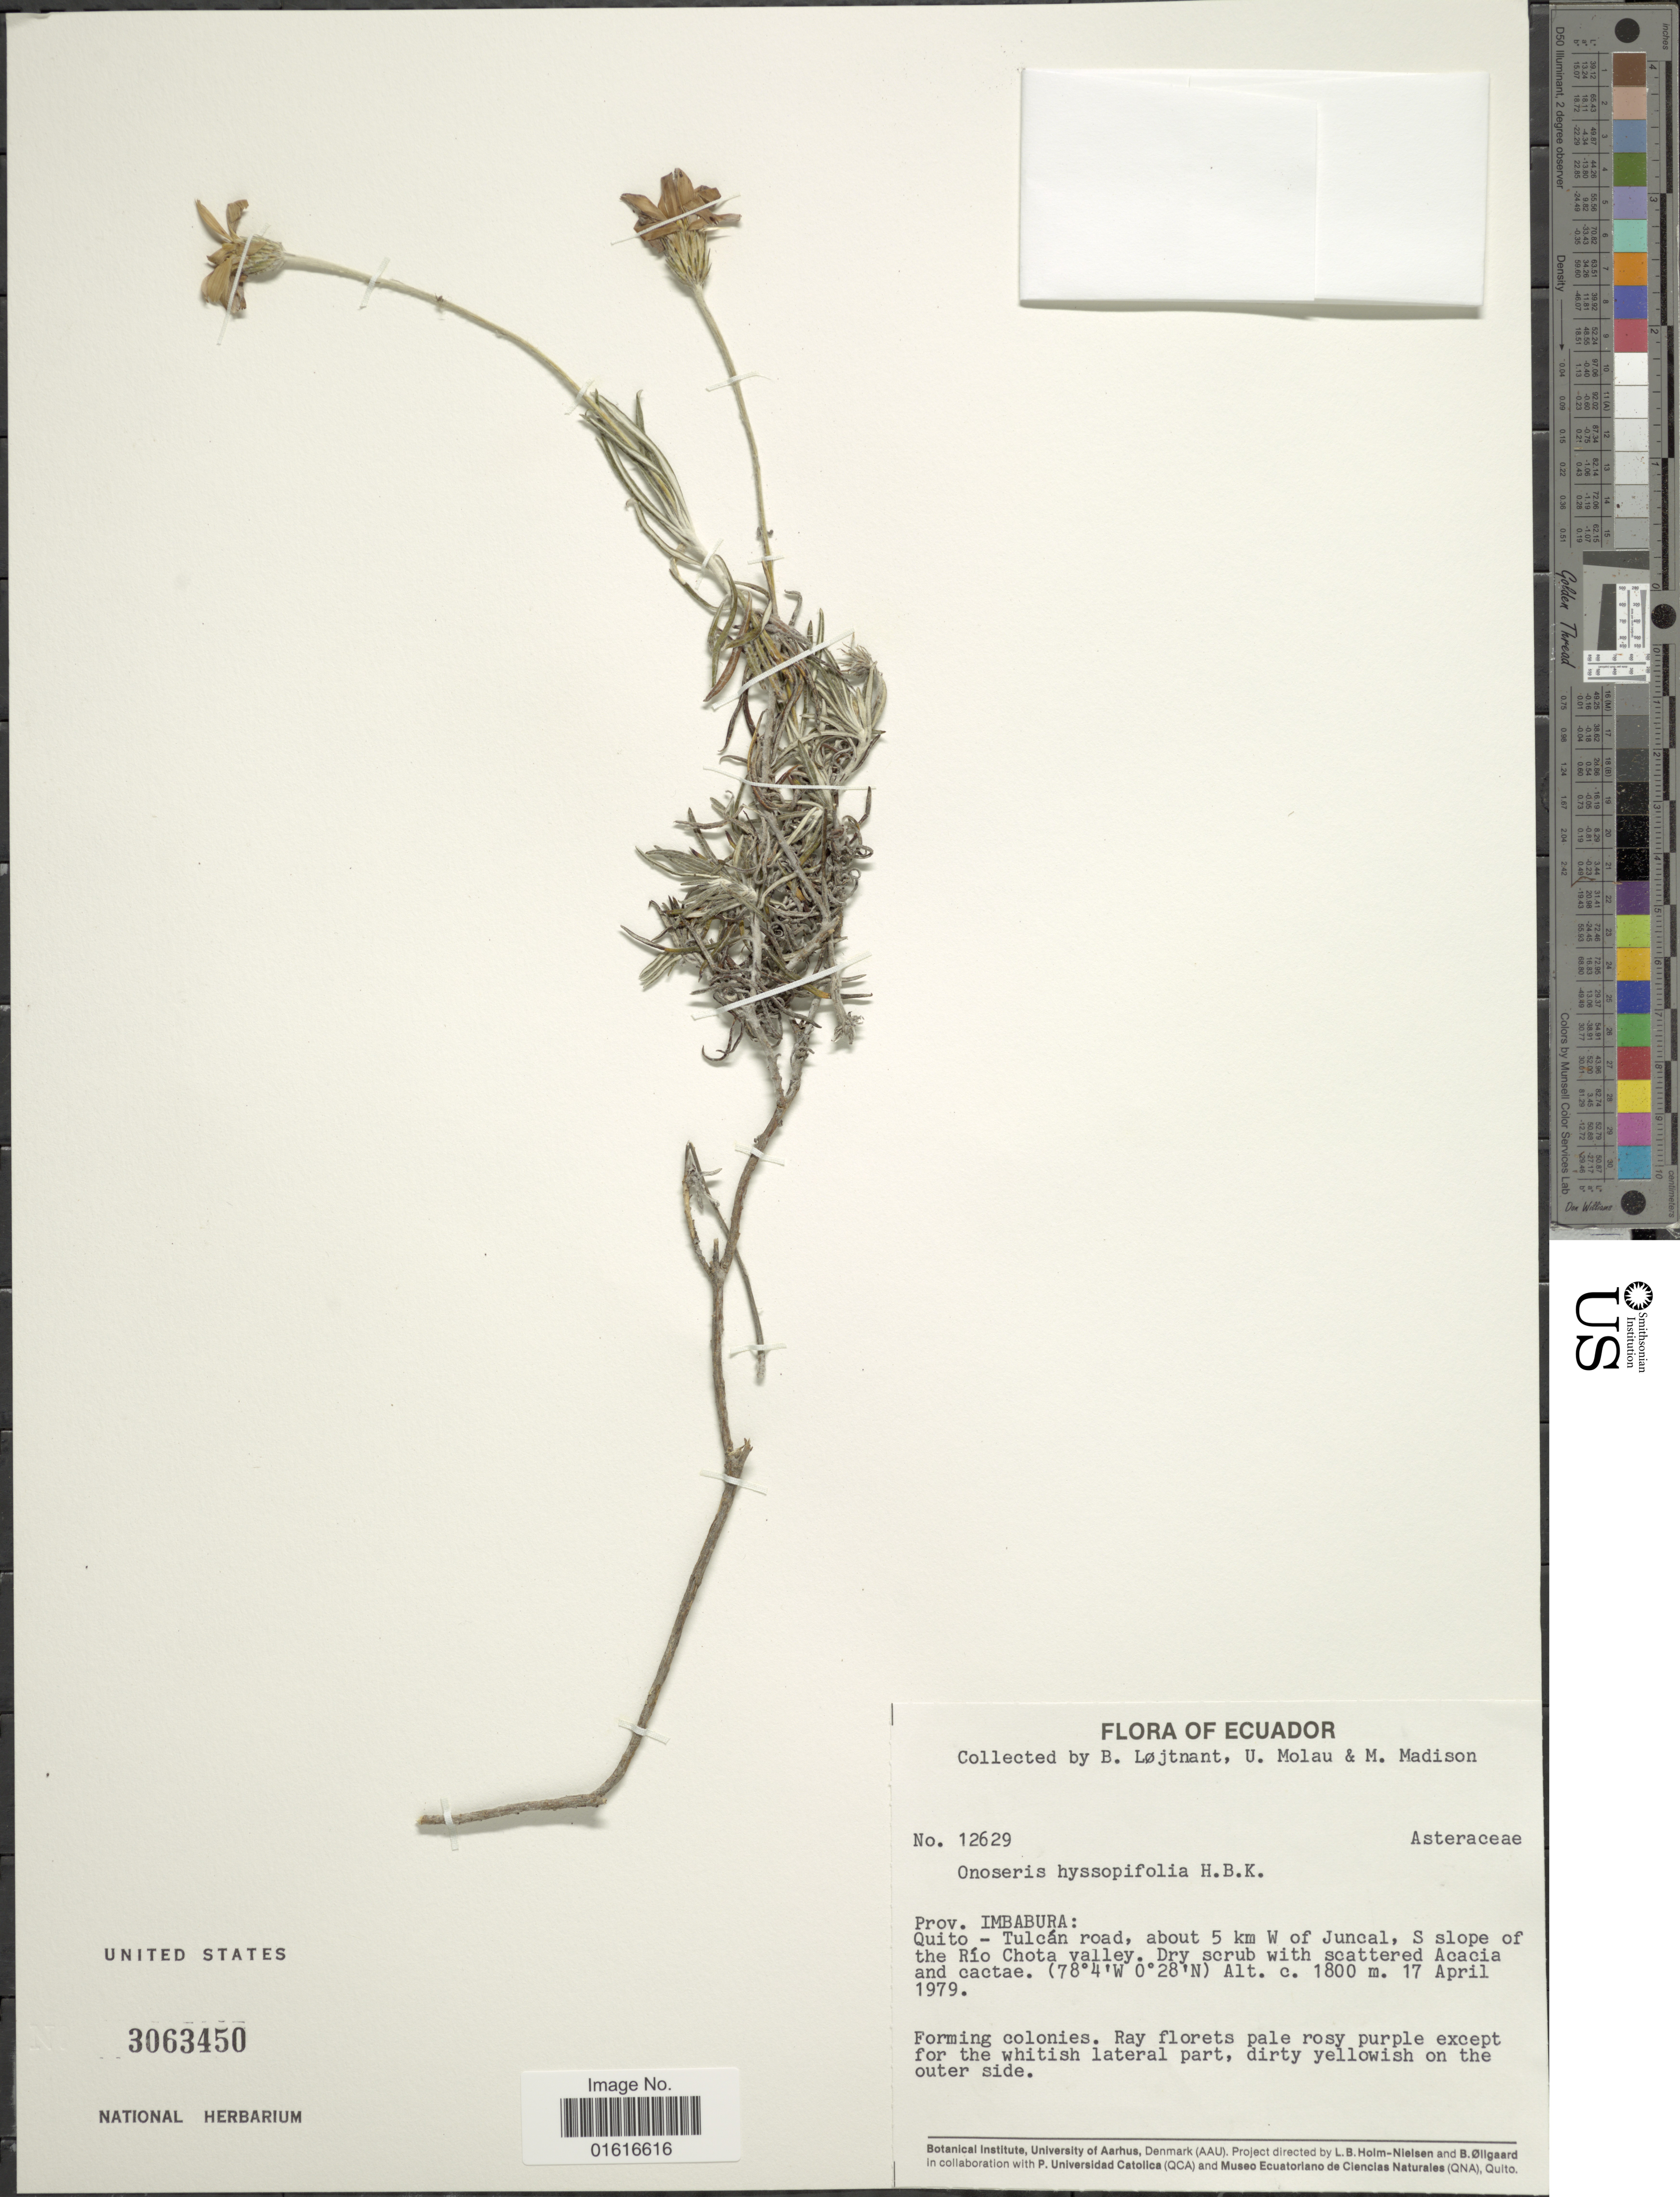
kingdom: Plantae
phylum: Tracheophyta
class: Magnoliopsida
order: Asterales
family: Asteraceae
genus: Onoseris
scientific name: Onoseris hyssopifolia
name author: Kunth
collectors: B. Löjtnant, U. Molau & M. T. Madison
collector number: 12629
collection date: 1979-04-17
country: Ecuador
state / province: Imbabura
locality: Quito-Tulcan road, about 5 km W of Juncal, S slope of the Rio Chota valley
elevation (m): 1800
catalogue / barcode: US 3063450